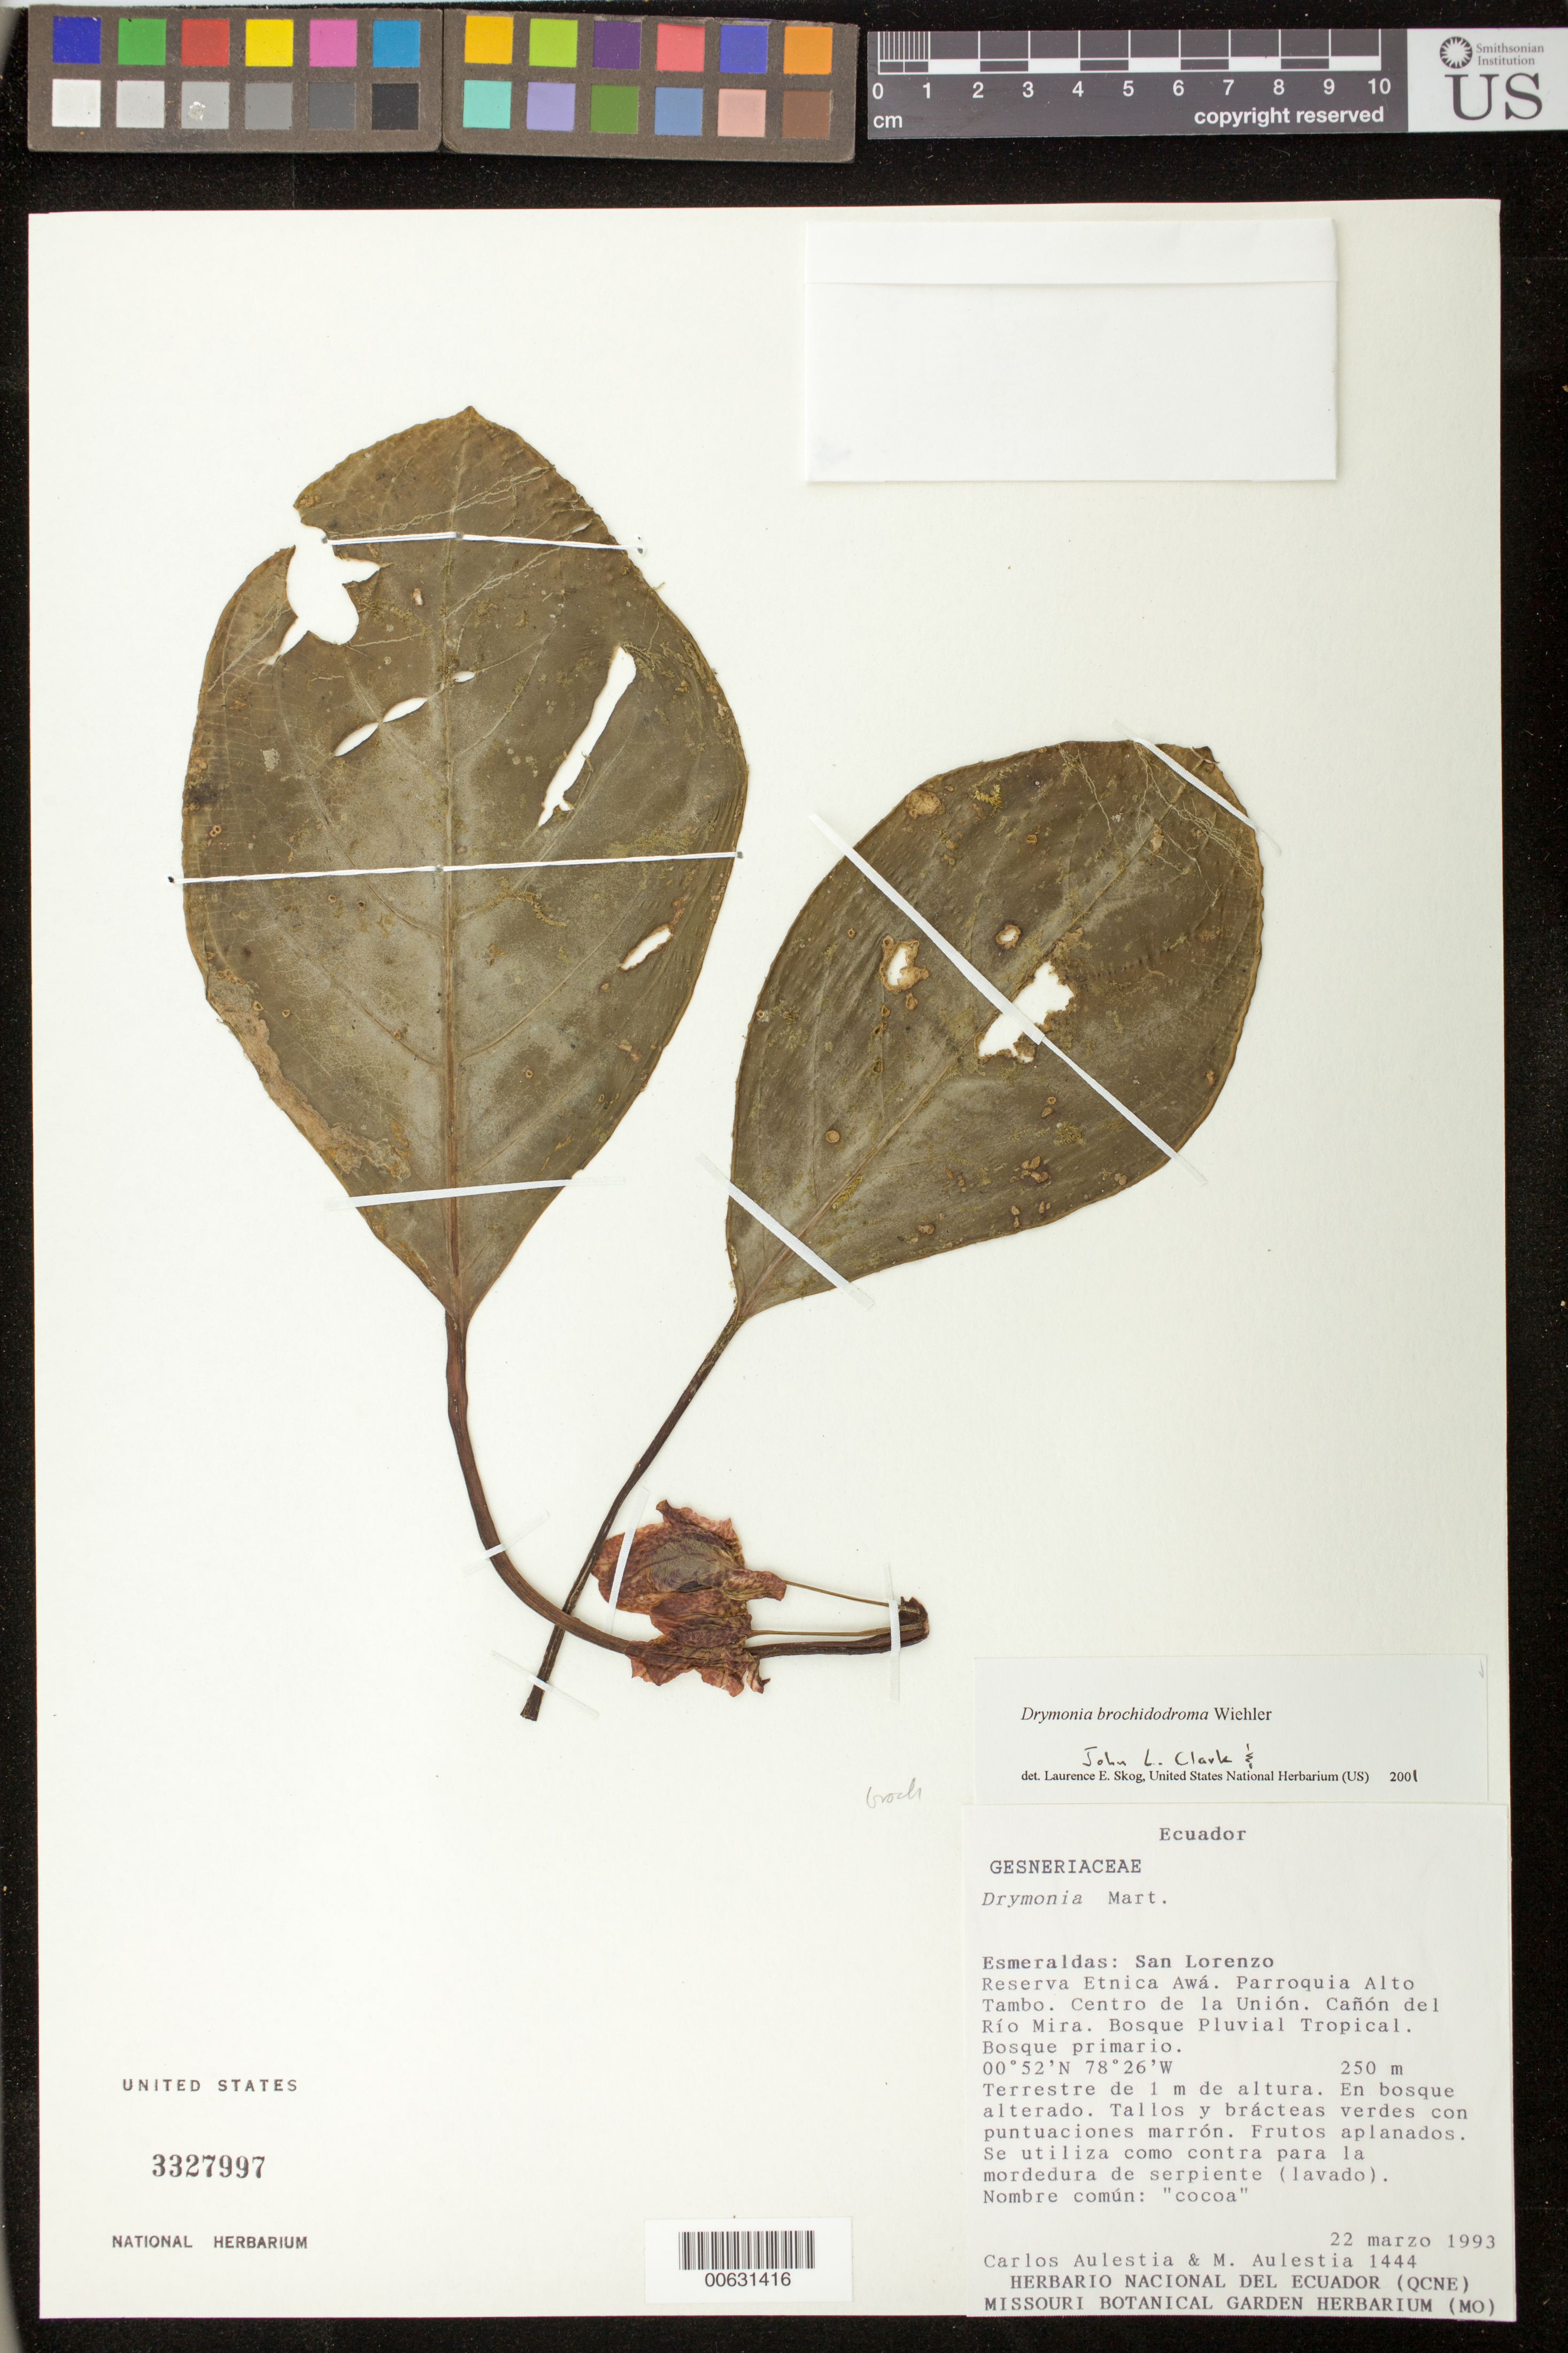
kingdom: Plantae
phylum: Tracheophyta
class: Magnoliopsida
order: Lamiales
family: Gesneriaceae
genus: Drymonia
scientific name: Drymonia brochidodroma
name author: Wiehler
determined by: Clark, J. L.; Skog, Laurence E.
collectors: C. Aulestia & M. Aulestia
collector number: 1444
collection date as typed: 22 Mar 1993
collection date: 1993-03-22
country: Ecuador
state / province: Esmeraldas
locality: San Lorenzo: Reserva Etnica Awá, Parroquia Alto Tambo, Centro de la Unión, cañón del Río Mira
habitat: Bosque pluvial tropical, bosque primario; en bosque alterado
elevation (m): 250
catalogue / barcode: US 3327997